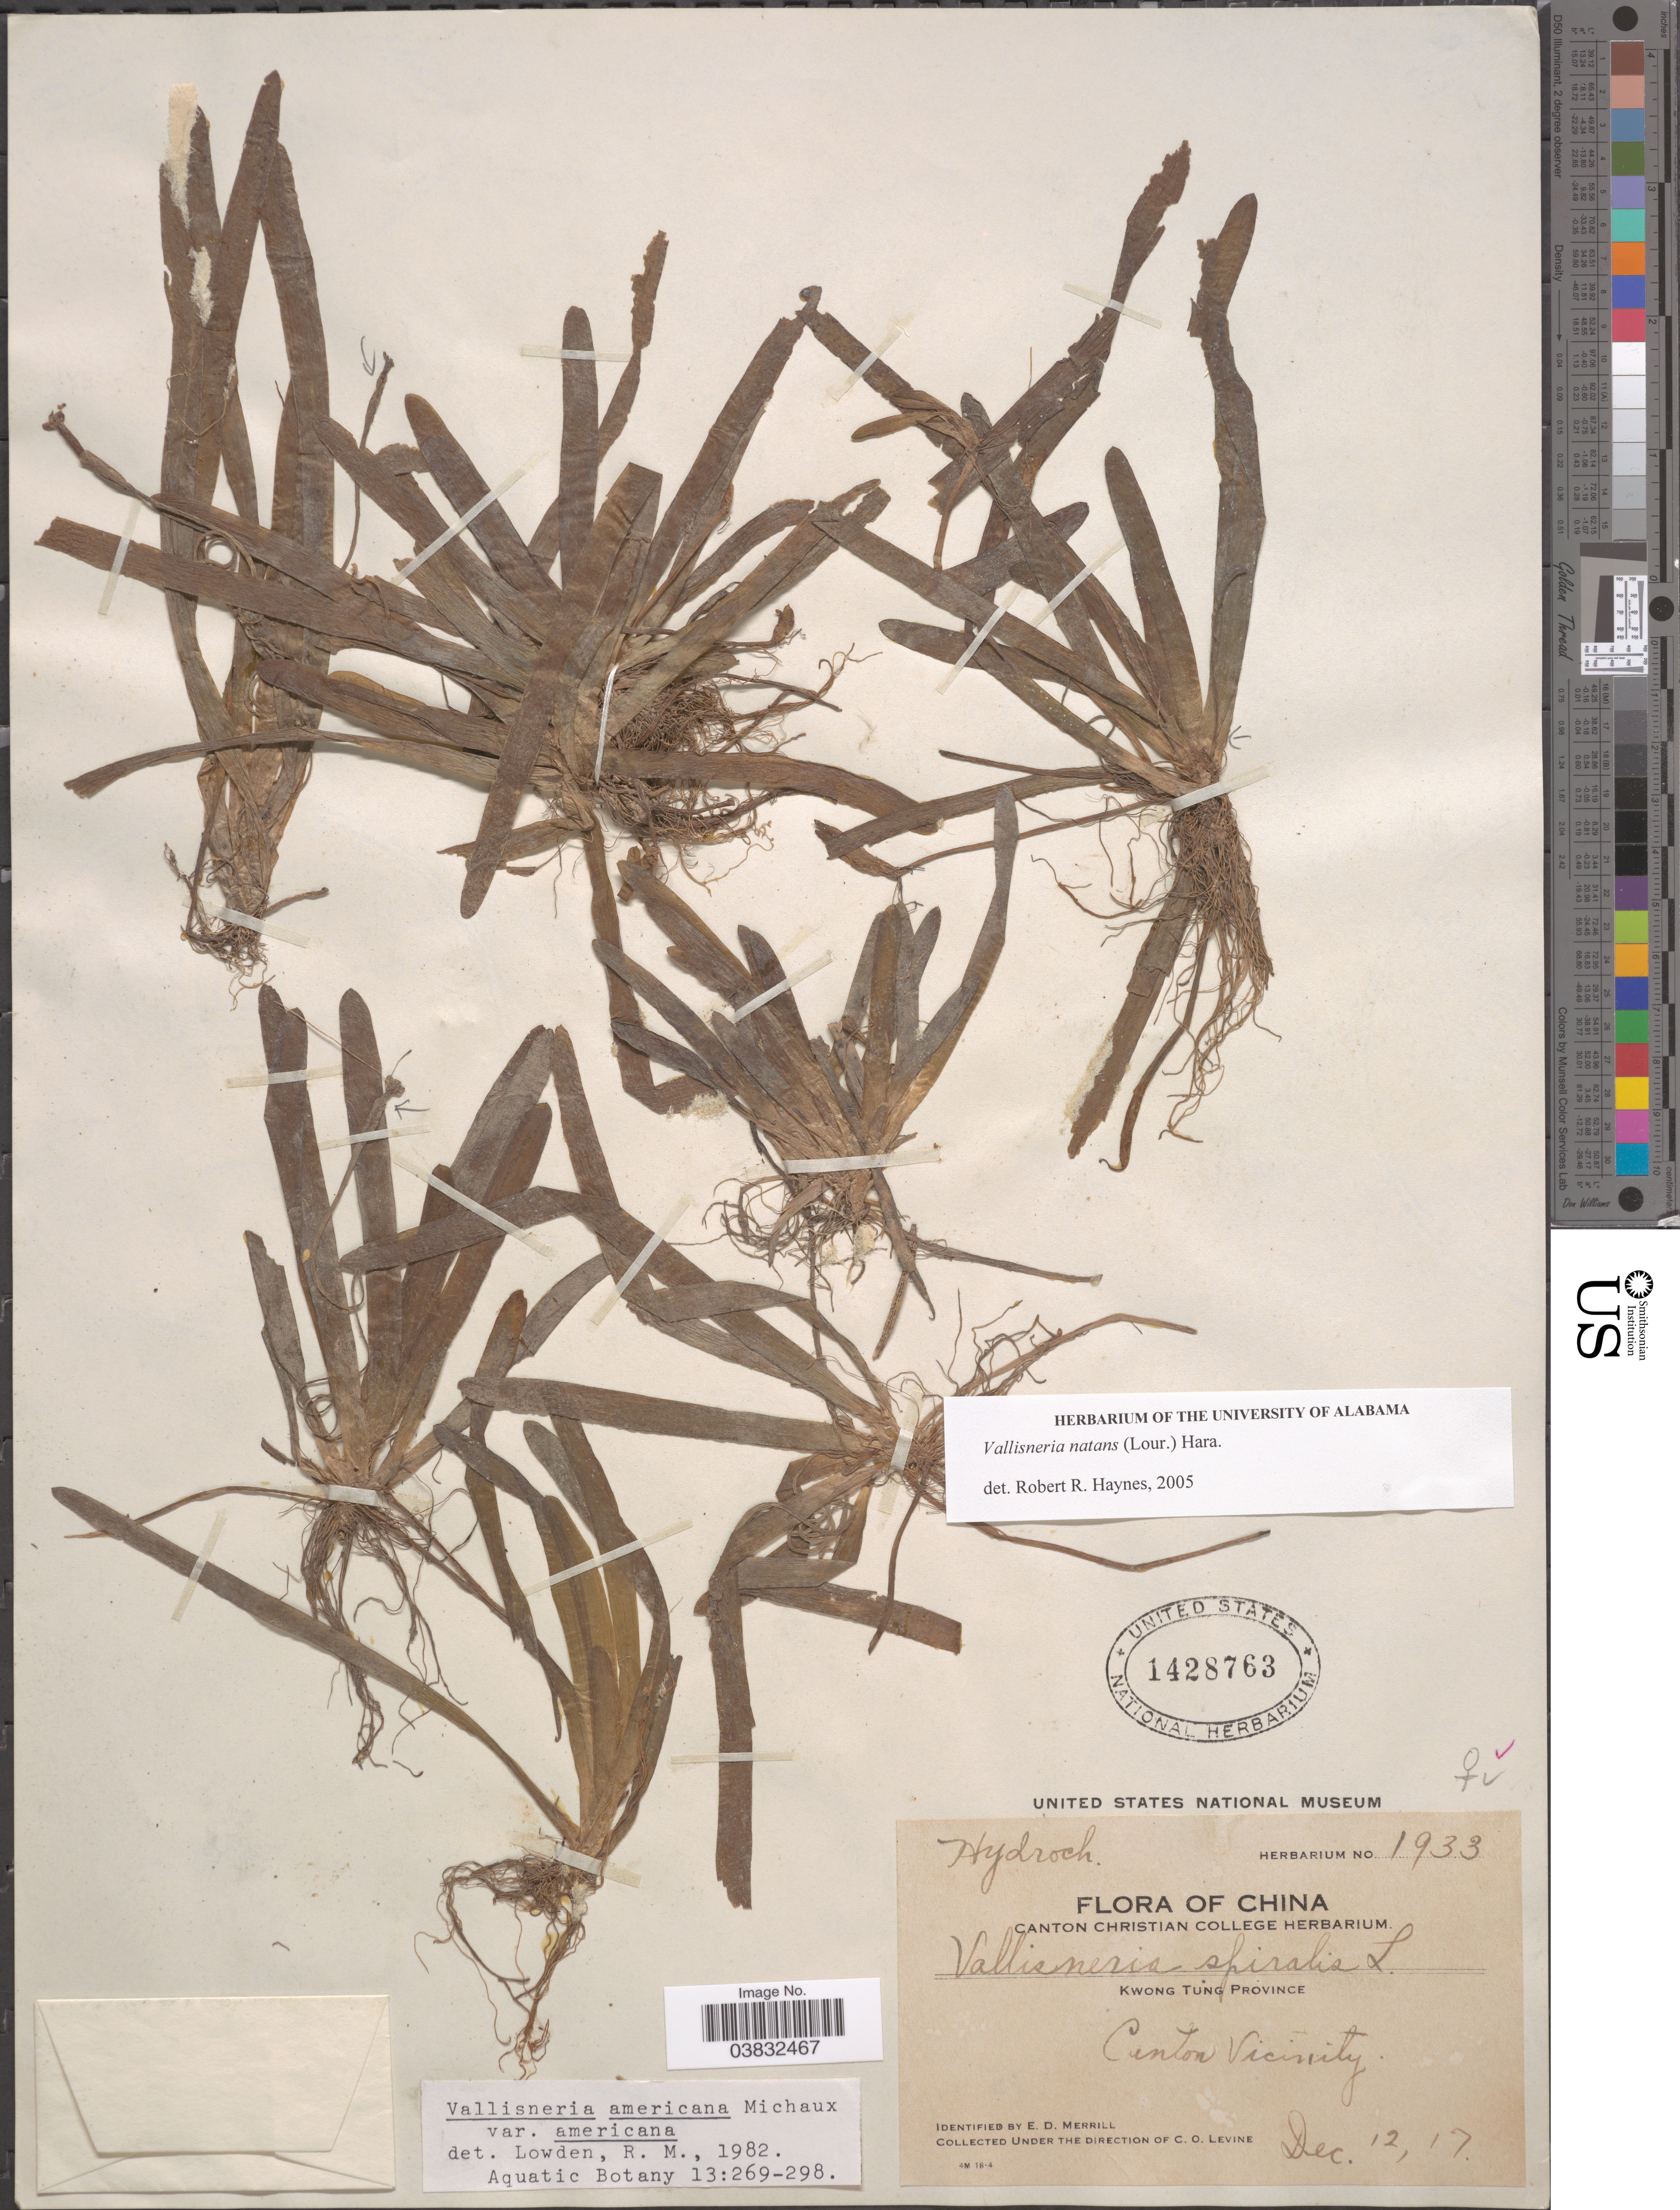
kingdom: Plantae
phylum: Tracheophyta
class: Liliopsida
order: Alismatales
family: Hydrocharitaceae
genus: Vallisneria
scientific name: Vallisneria natans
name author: (Lour.) H. Hara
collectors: C. O. Levine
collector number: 1933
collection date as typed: Transcribed d/m/y: 12/12/17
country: China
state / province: Guangdong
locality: Kwong Tung Province. Canton Vicinity.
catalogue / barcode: US 1428763